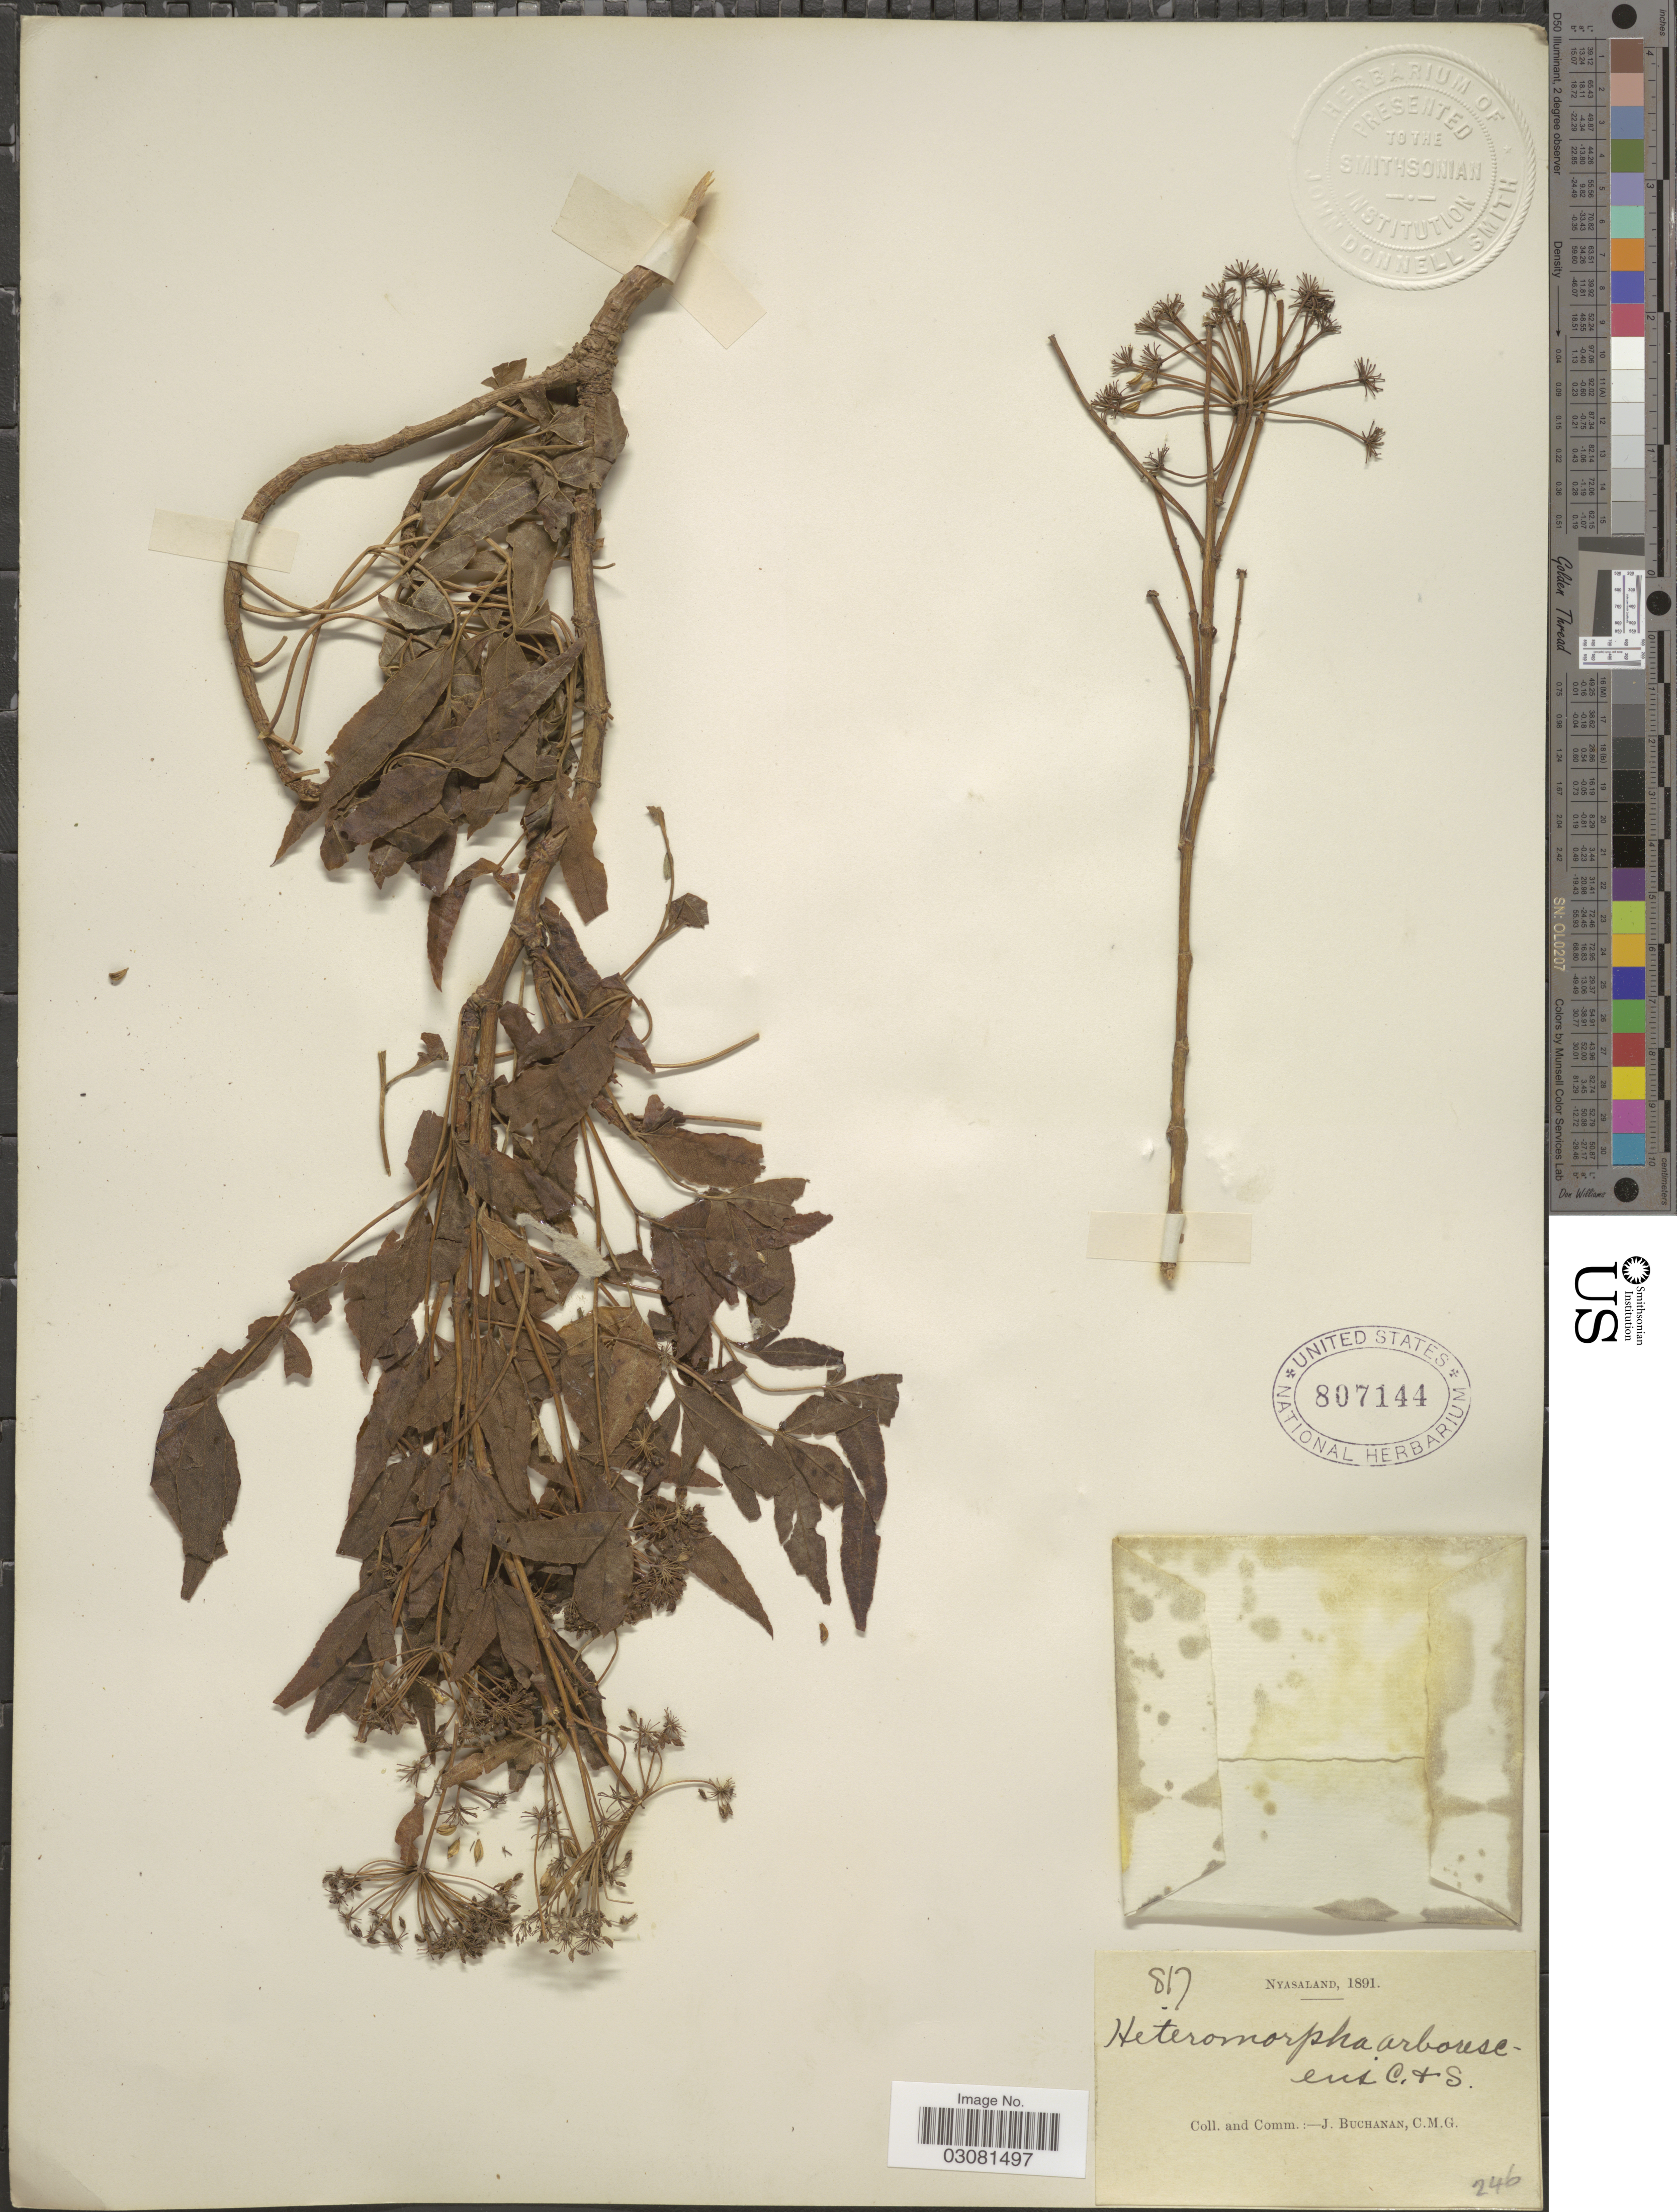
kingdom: Plantae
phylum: Tracheophyta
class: Magnoliopsida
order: Apiales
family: Apiaceae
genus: Heteromorpha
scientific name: Heteromorpha arborescens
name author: Cham. & Schltdl.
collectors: J. Buchanan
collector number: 817/246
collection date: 1891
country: Malawi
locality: Nyasaland.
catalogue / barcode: US 807144